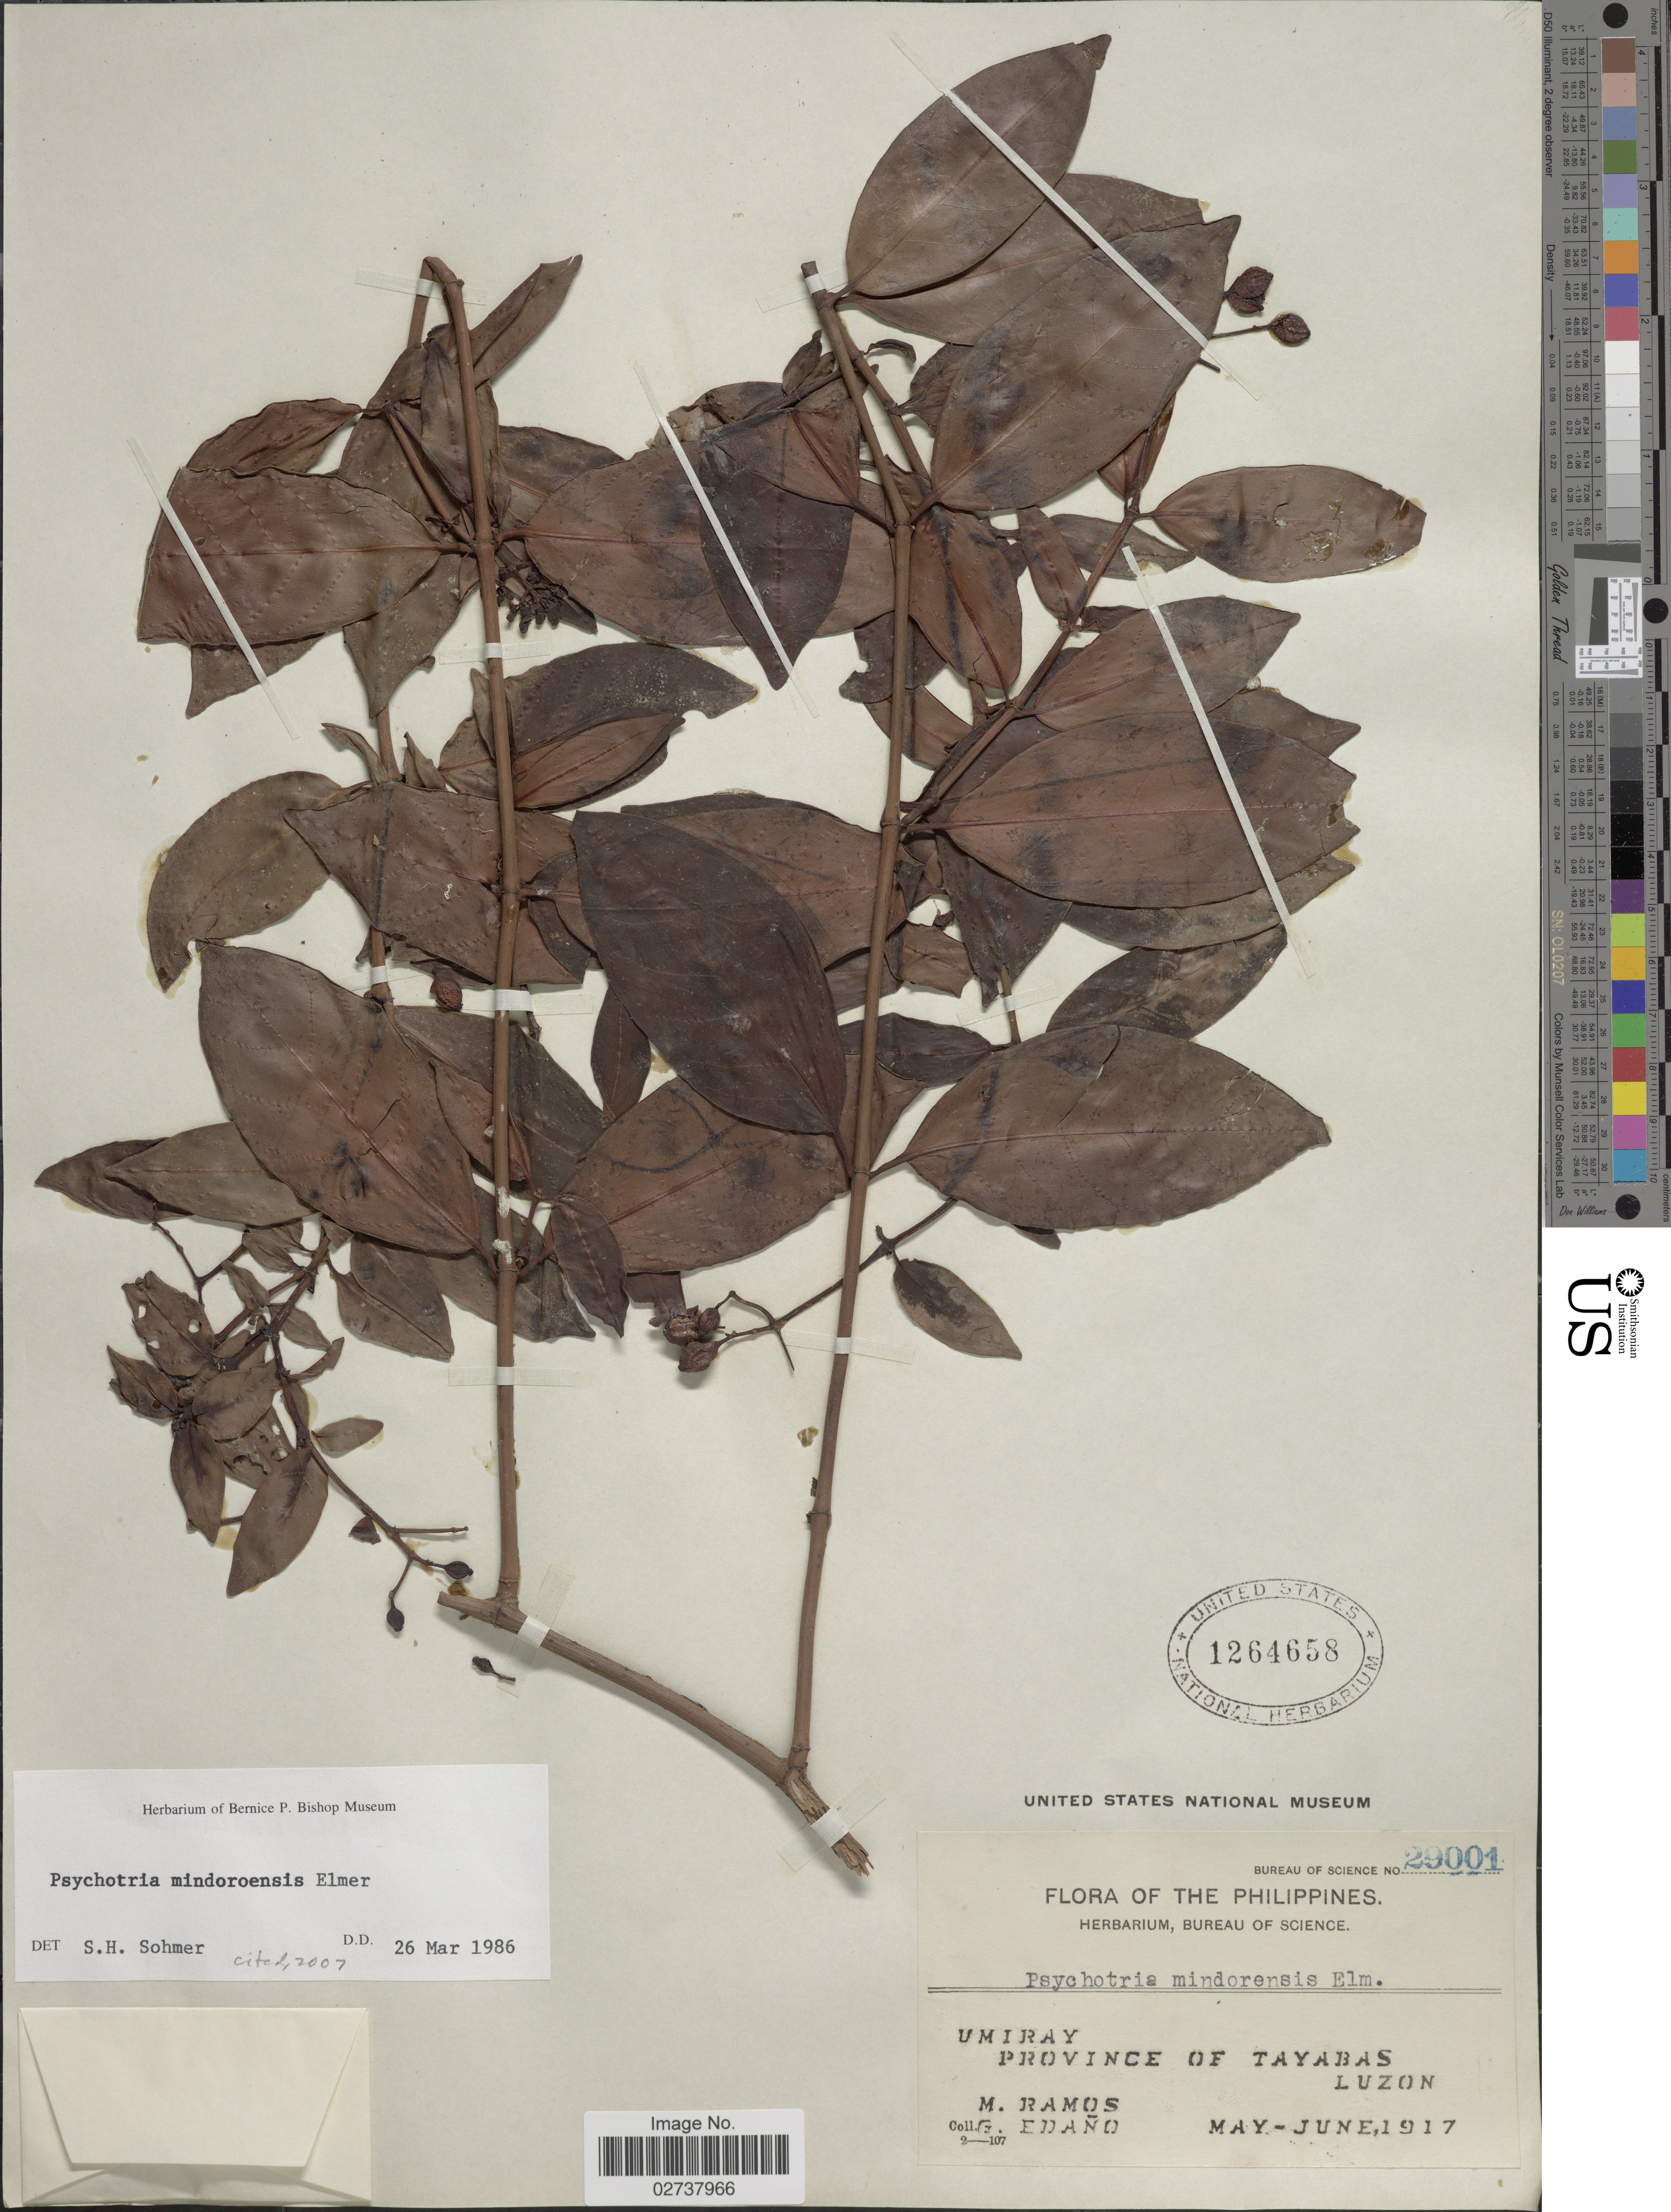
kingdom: Plantae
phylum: Tracheophyta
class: Magnoliopsida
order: Gentianales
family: Rubiaceae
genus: Psychotria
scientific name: Psychotria mindoroensis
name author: Elmer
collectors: M. Ramos & G. Edaño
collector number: Bureau of Science 29001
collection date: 1917-05/1917-09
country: Philippines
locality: Umiray, Province of Tayabas, Luzon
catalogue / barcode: US 1264658